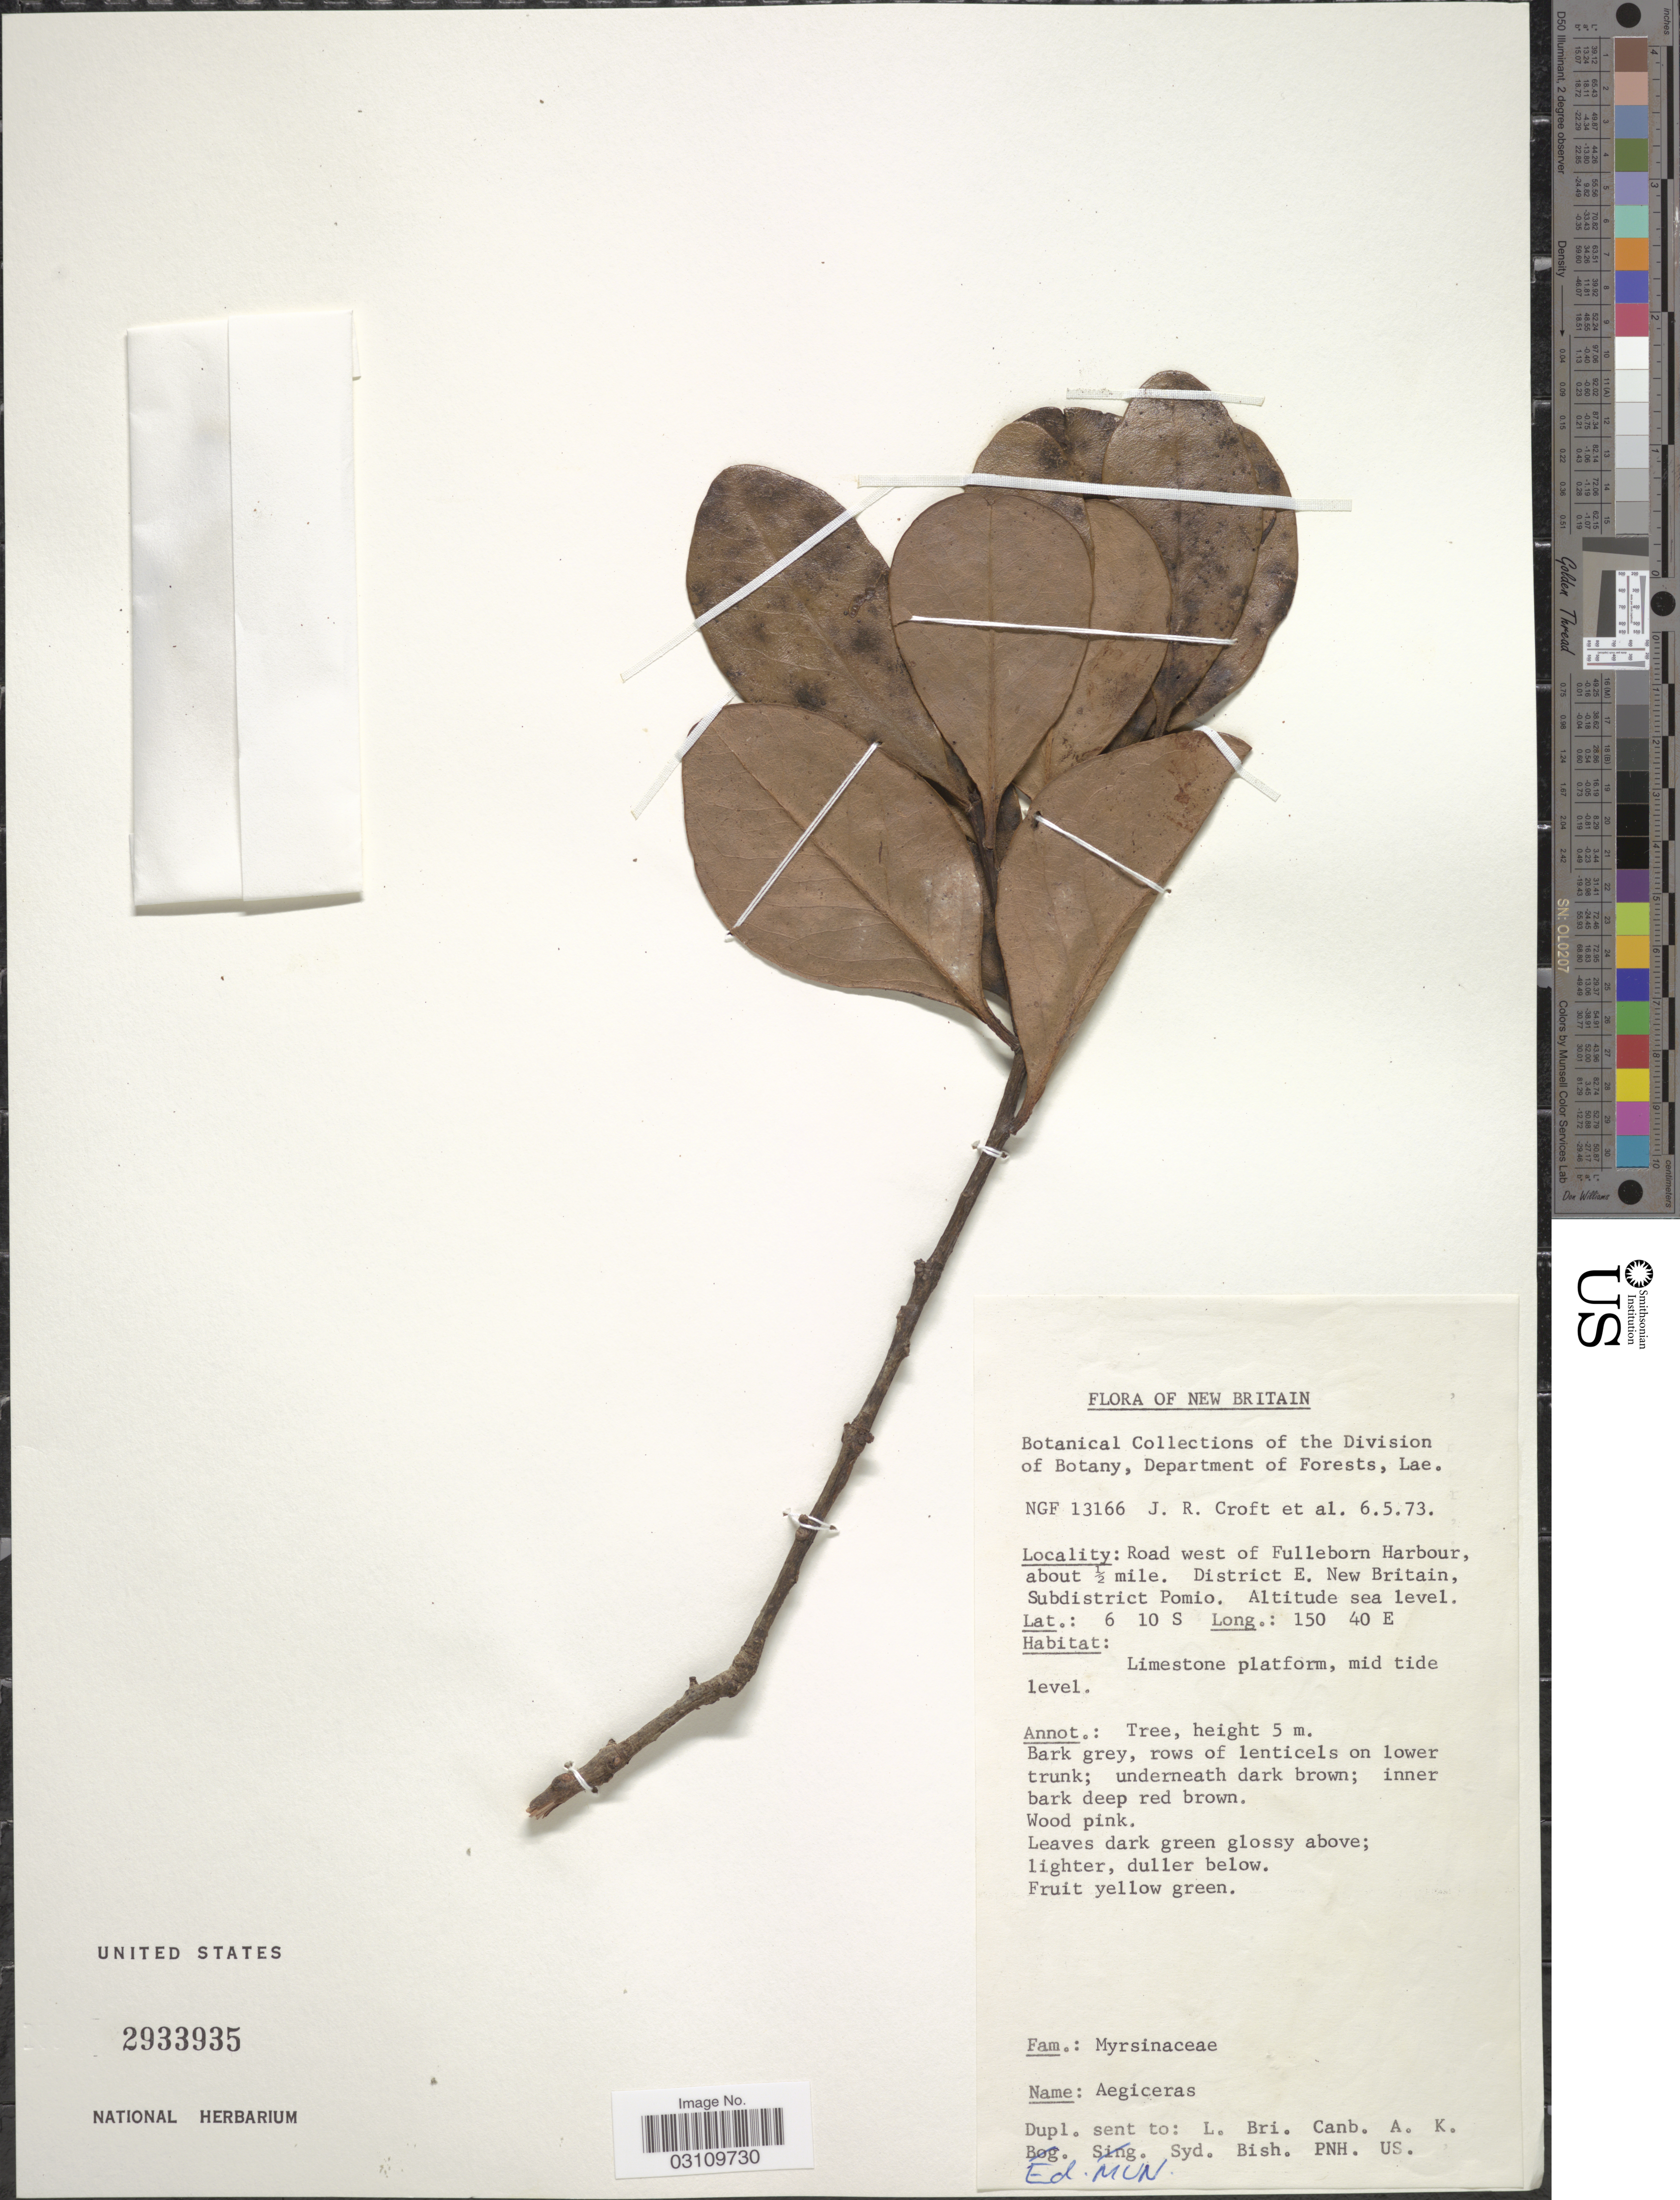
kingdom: Plantae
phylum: Tracheophyta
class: Magnoliopsida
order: Ericales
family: Primulaceae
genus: Aegiceras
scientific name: Aegiceras corniculatum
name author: (L.) Blanco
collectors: J. R. Croft & et al.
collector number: NGF13166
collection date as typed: Transcribed d/m/y: 6/5/73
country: Papua New Guinea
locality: New Britain, Road west of Fulleborn Harbour, about ½ mile. District E. New Britain, Subdistrict Pomio.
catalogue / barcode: US 2933935